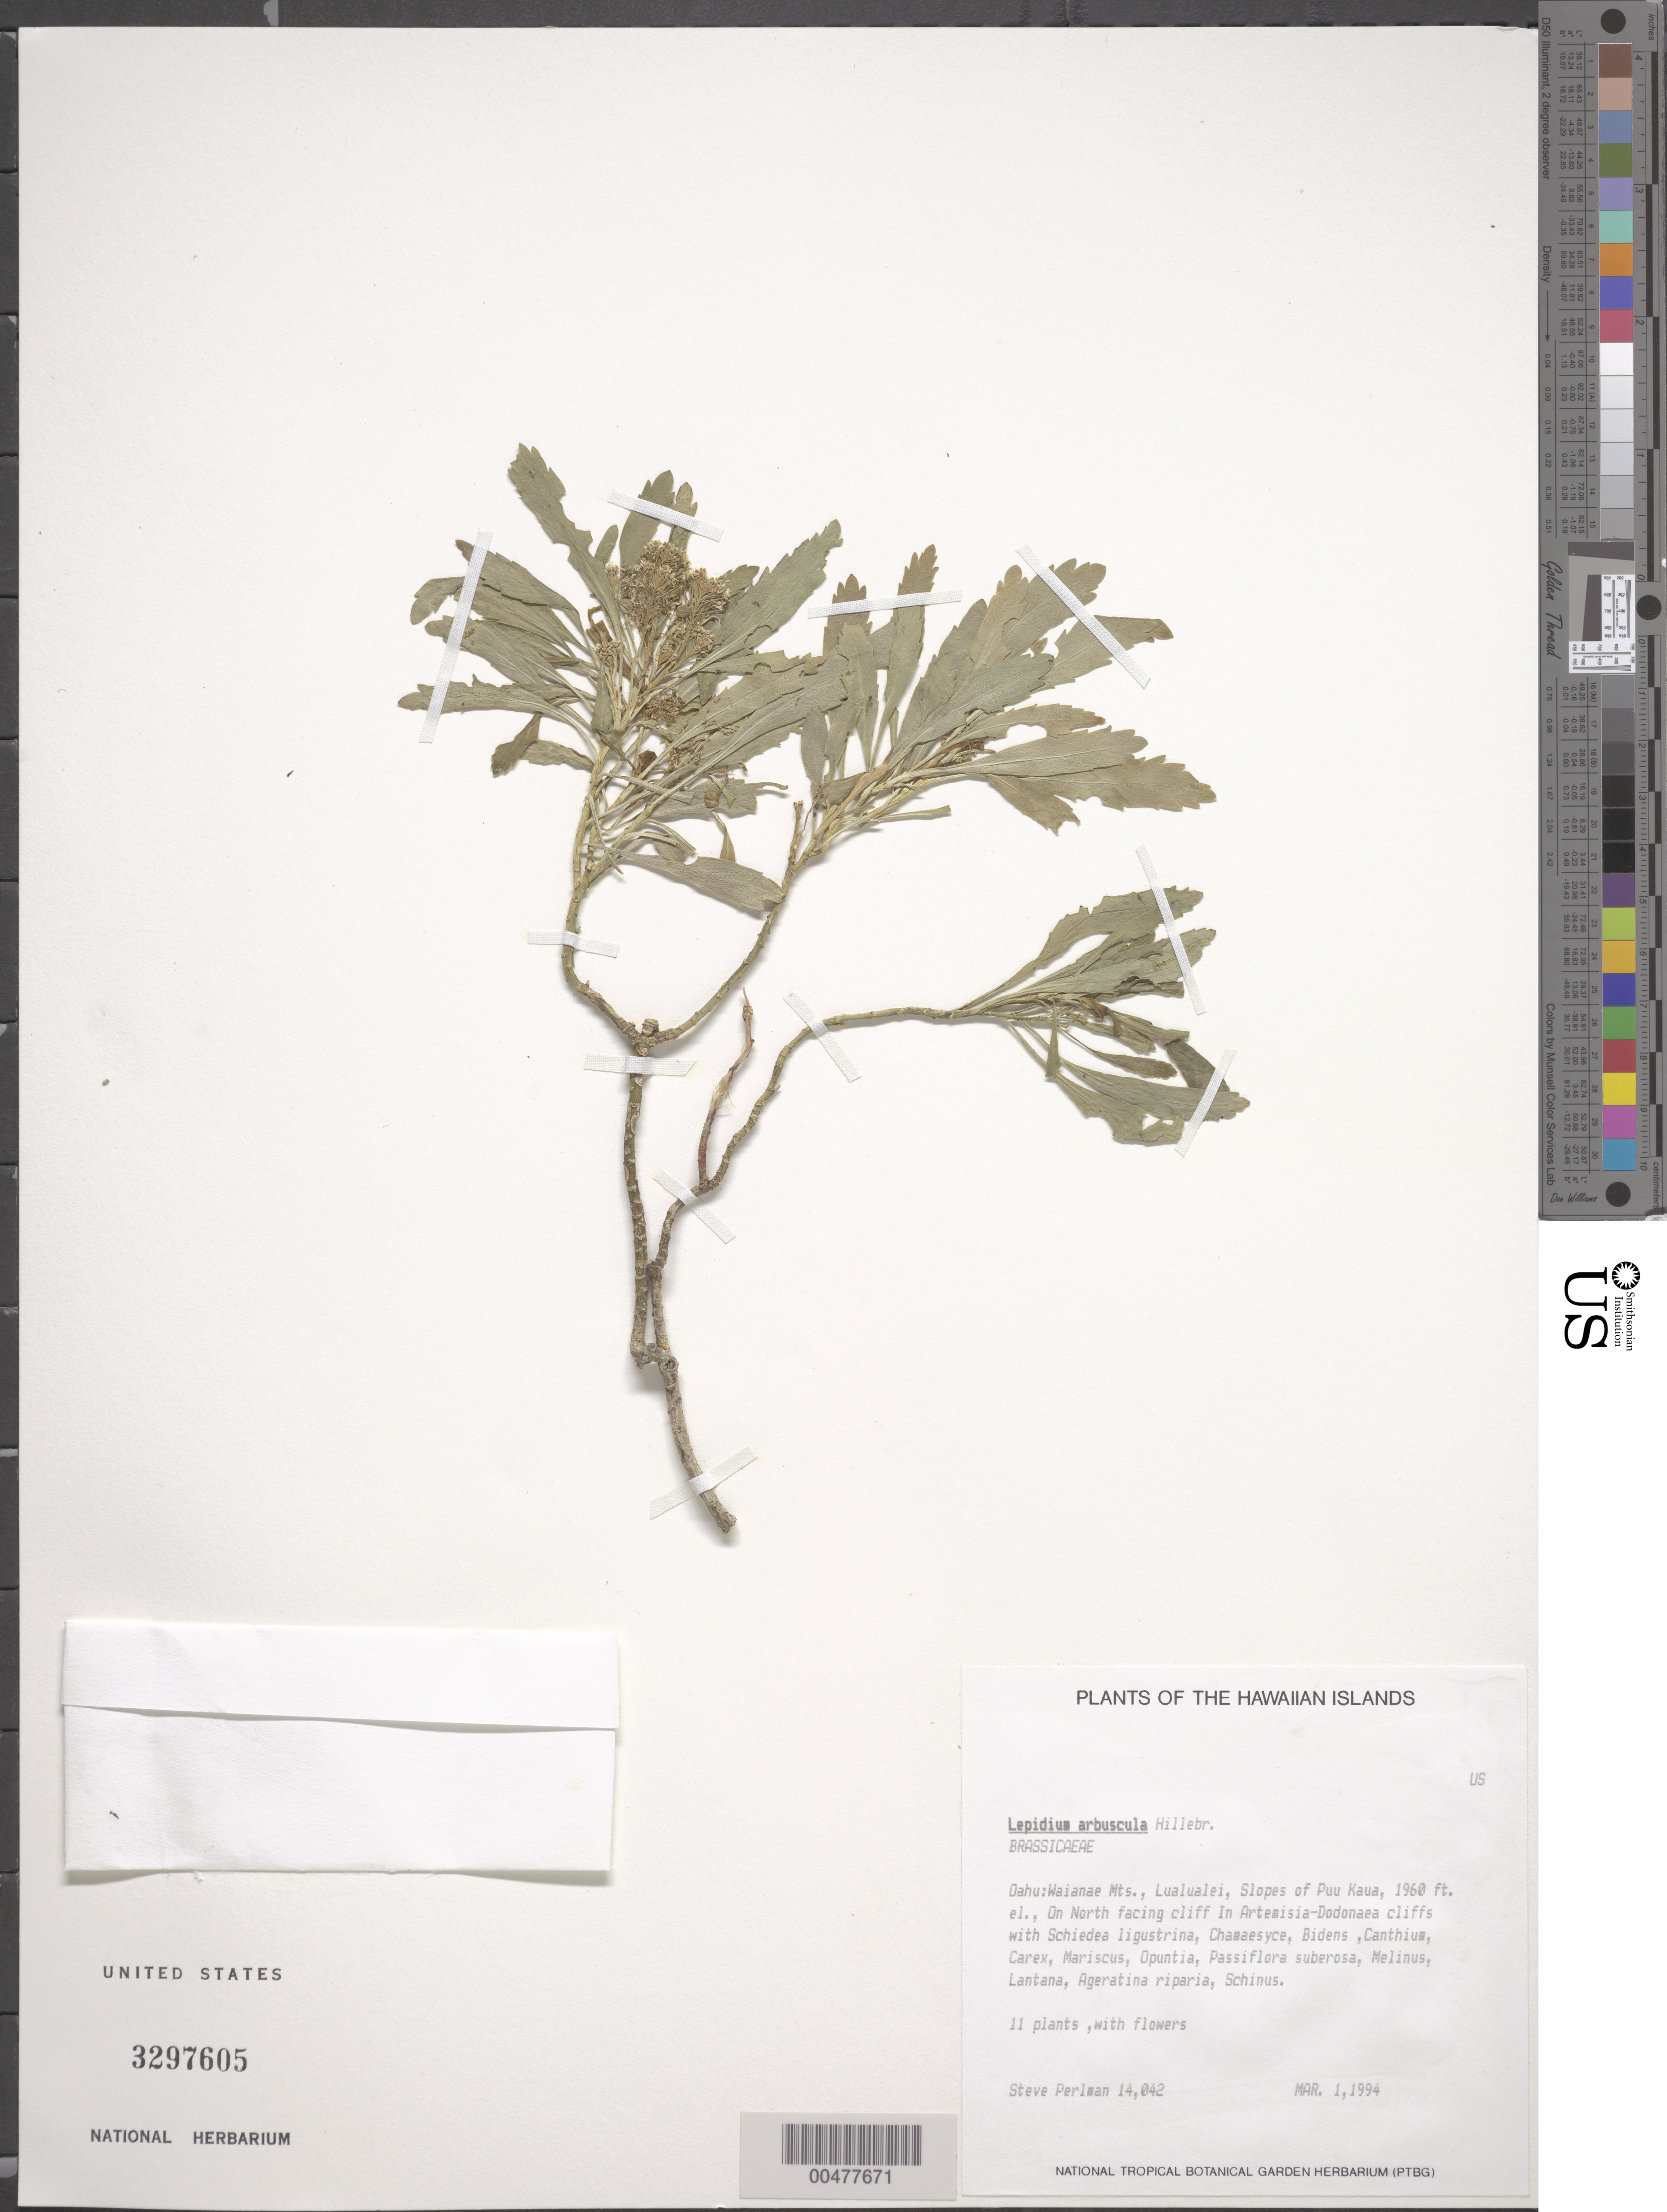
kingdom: Plantae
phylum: Tracheophyta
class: Magnoliopsida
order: Brassicales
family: Brassicaceae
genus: Lepidium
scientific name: Lepidium arbuscula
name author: Hillebr.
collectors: S. P. Perlman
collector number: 14042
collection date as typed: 1 Mar 1994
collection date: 1994-03-01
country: United States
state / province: Hawaii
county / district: Honolulu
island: Oahu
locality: Waianae Mts., Lualualei, slopes of Puu Kaua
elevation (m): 597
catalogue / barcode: US 3297605